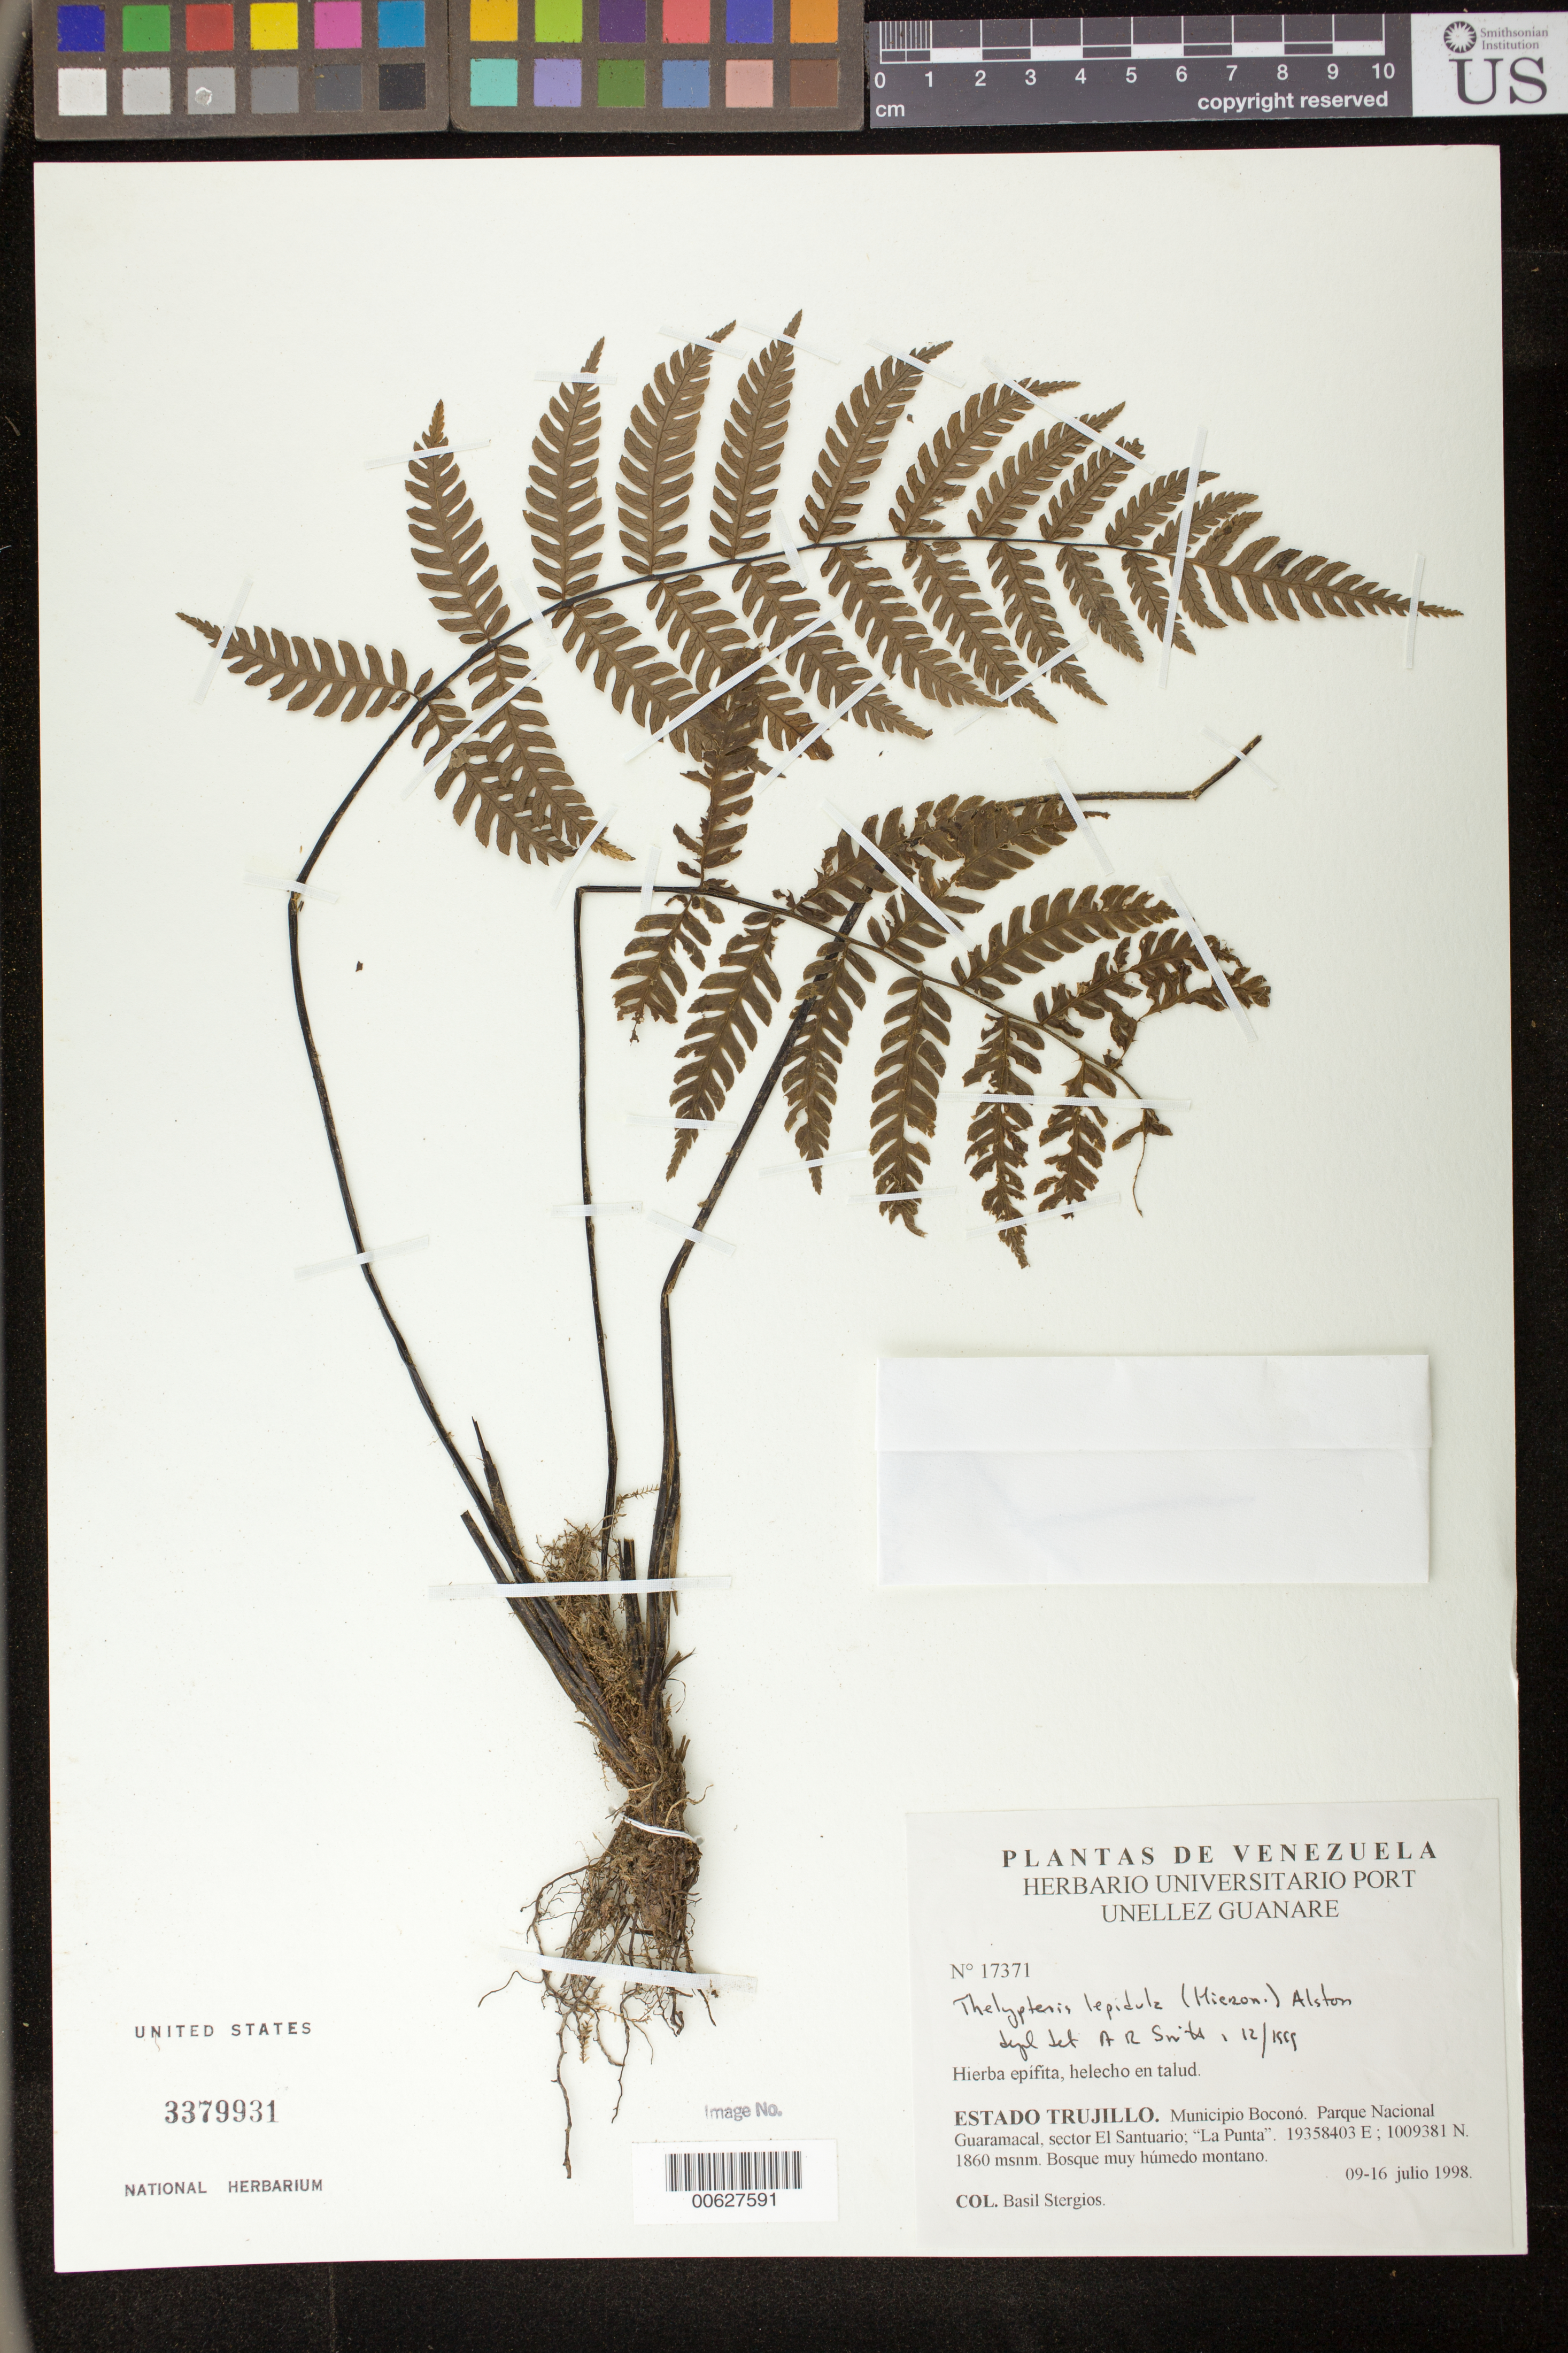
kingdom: Plantae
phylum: Tracheophyta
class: Polypodiopsida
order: Polypodiales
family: Thelypteridaceae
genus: Thelypteris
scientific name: Thelypteris lepidula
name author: (Hieron.) Alston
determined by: Smith, Alan R., (UC)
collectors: B. G. Stergios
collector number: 17371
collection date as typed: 09 Jul 1998 to 16 Jul 1998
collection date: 1998-07-09/1998-07-16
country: Venezuela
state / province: Trujillo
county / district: Boconó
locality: Parque Nacional Guaramacal, Sector El Santuario, La Punta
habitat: Bosque muy húmedo montano.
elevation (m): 1860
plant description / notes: PORT, UC, US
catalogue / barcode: US 3379931